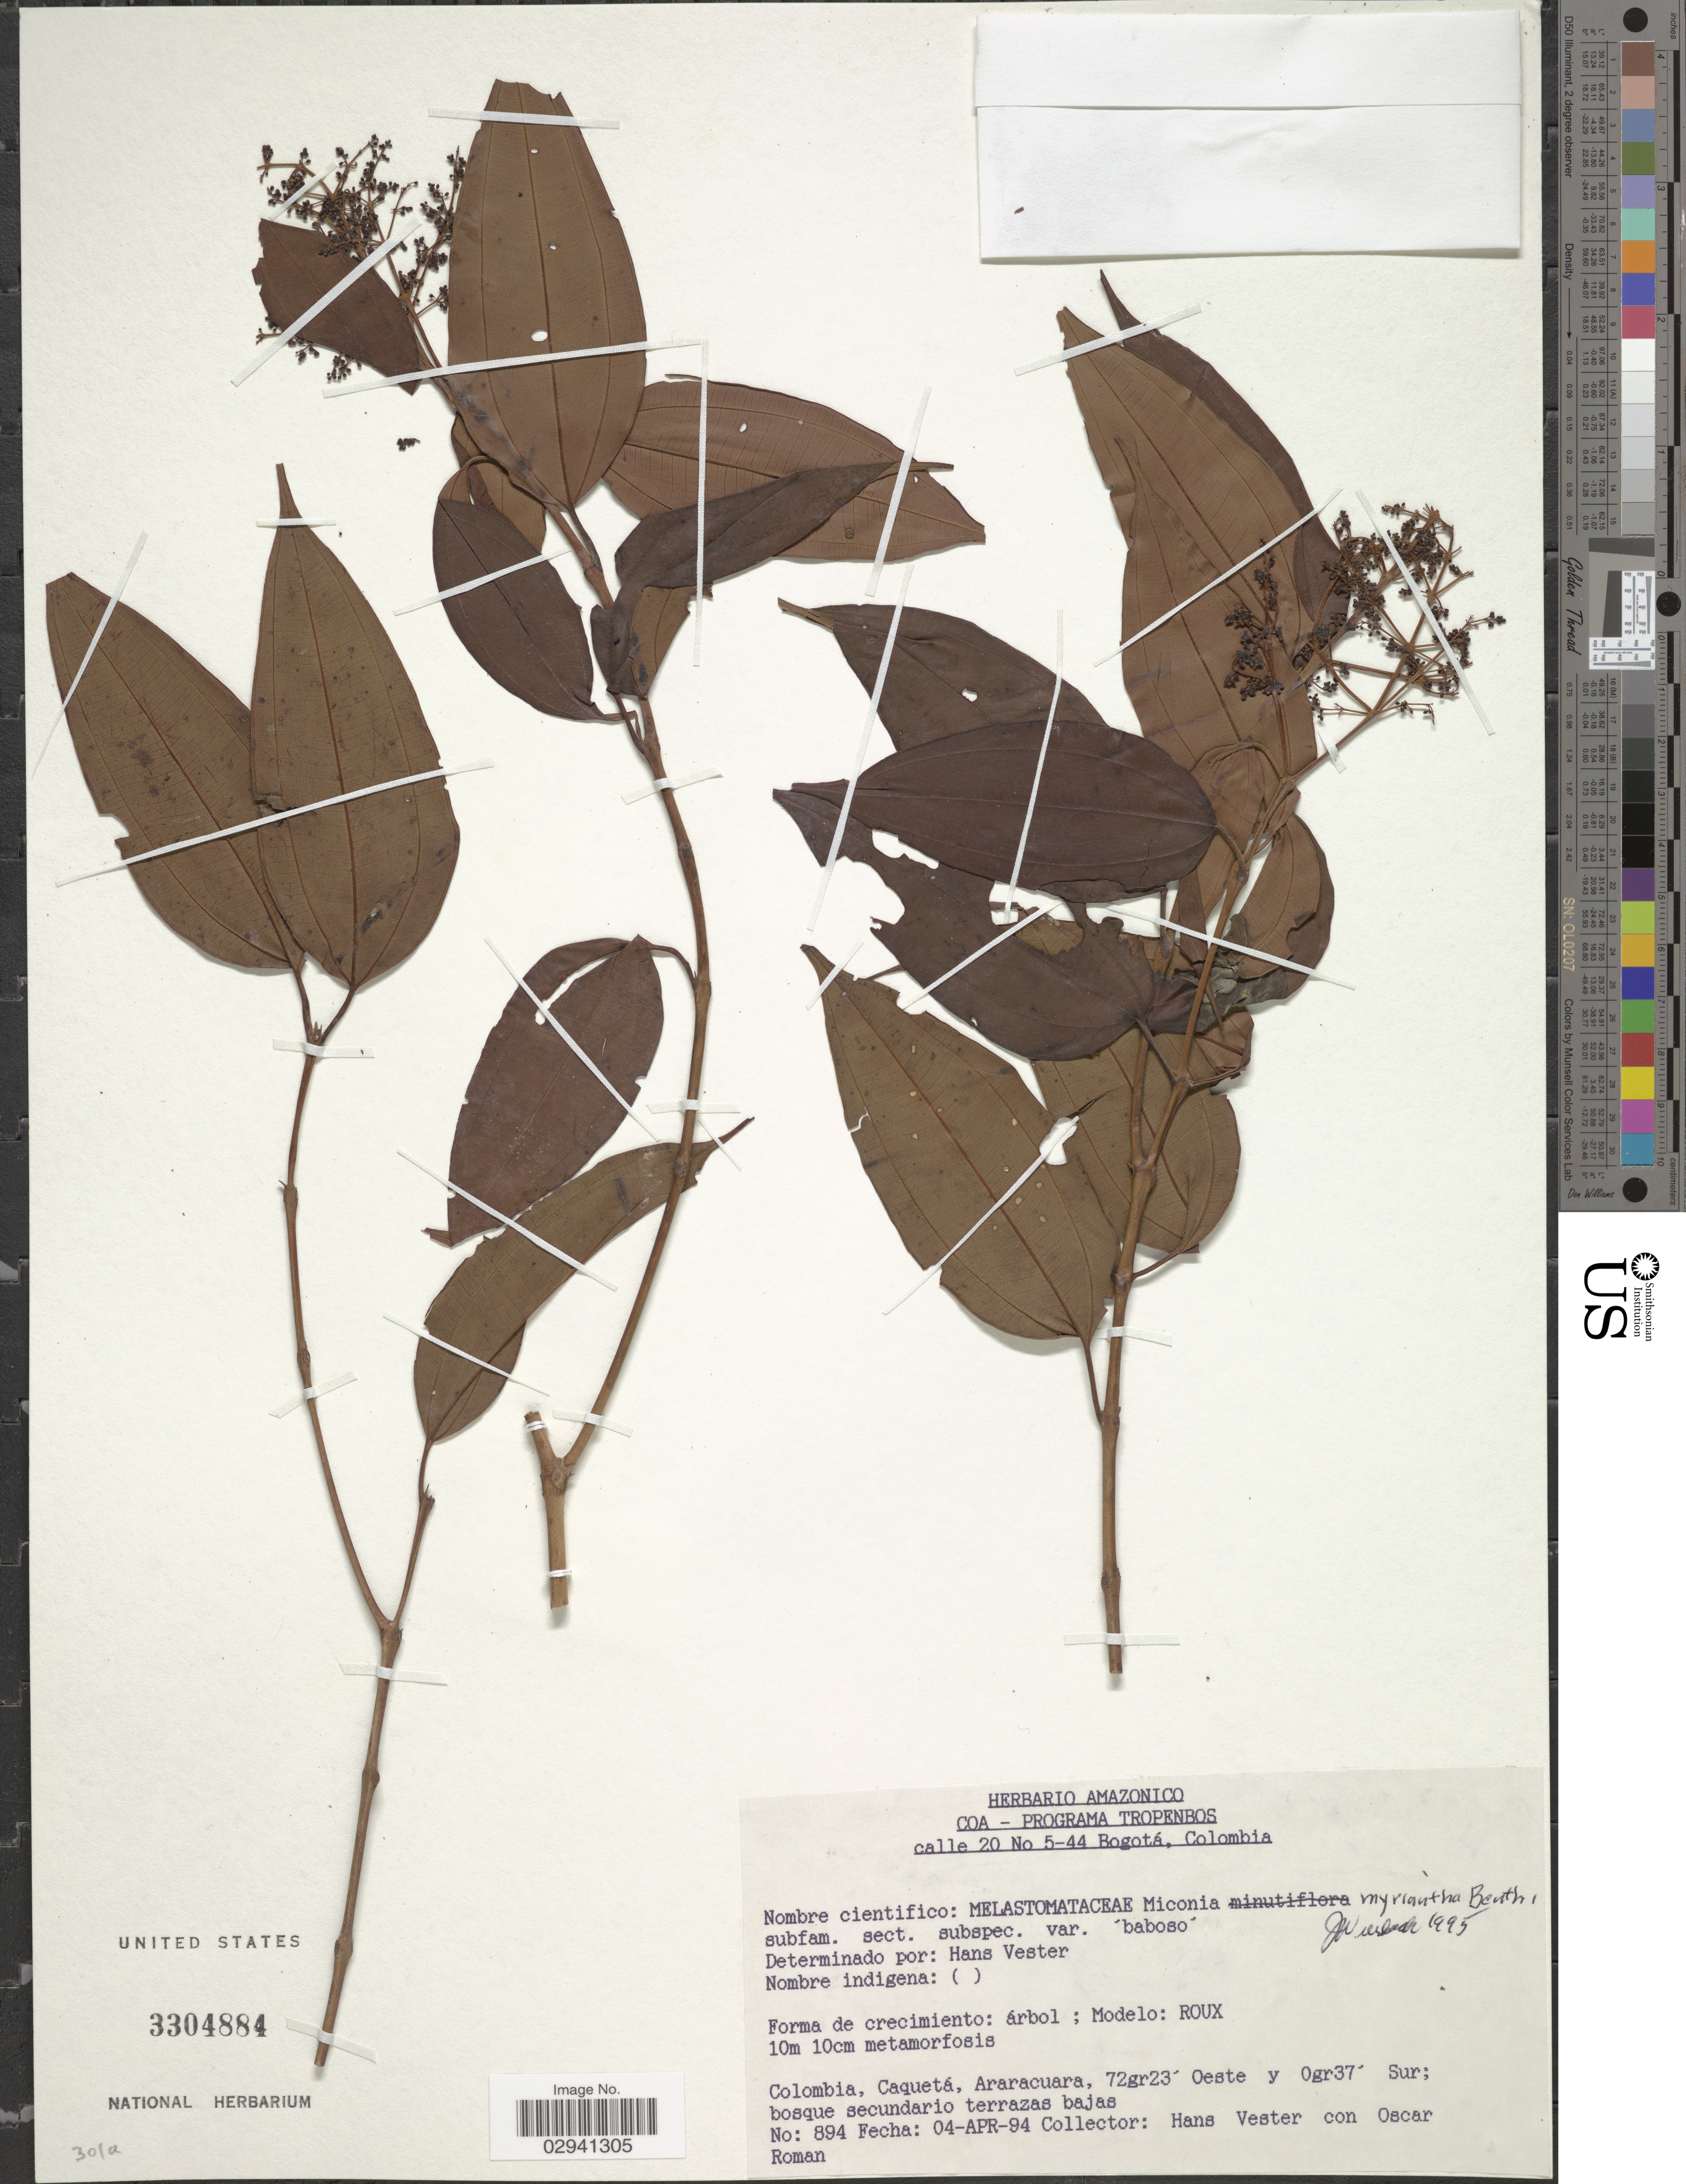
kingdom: Plantae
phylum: Tracheophyta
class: Magnoliopsida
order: Myrtales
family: Melastomataceae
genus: Miconia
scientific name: Miconia myriantha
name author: Benth.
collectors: H. Vester & O. Román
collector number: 894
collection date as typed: Transcribed d/m/y: 4/4/94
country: Colombia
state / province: Caquetá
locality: Caquetá, Araracuara.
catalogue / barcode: US 3304884